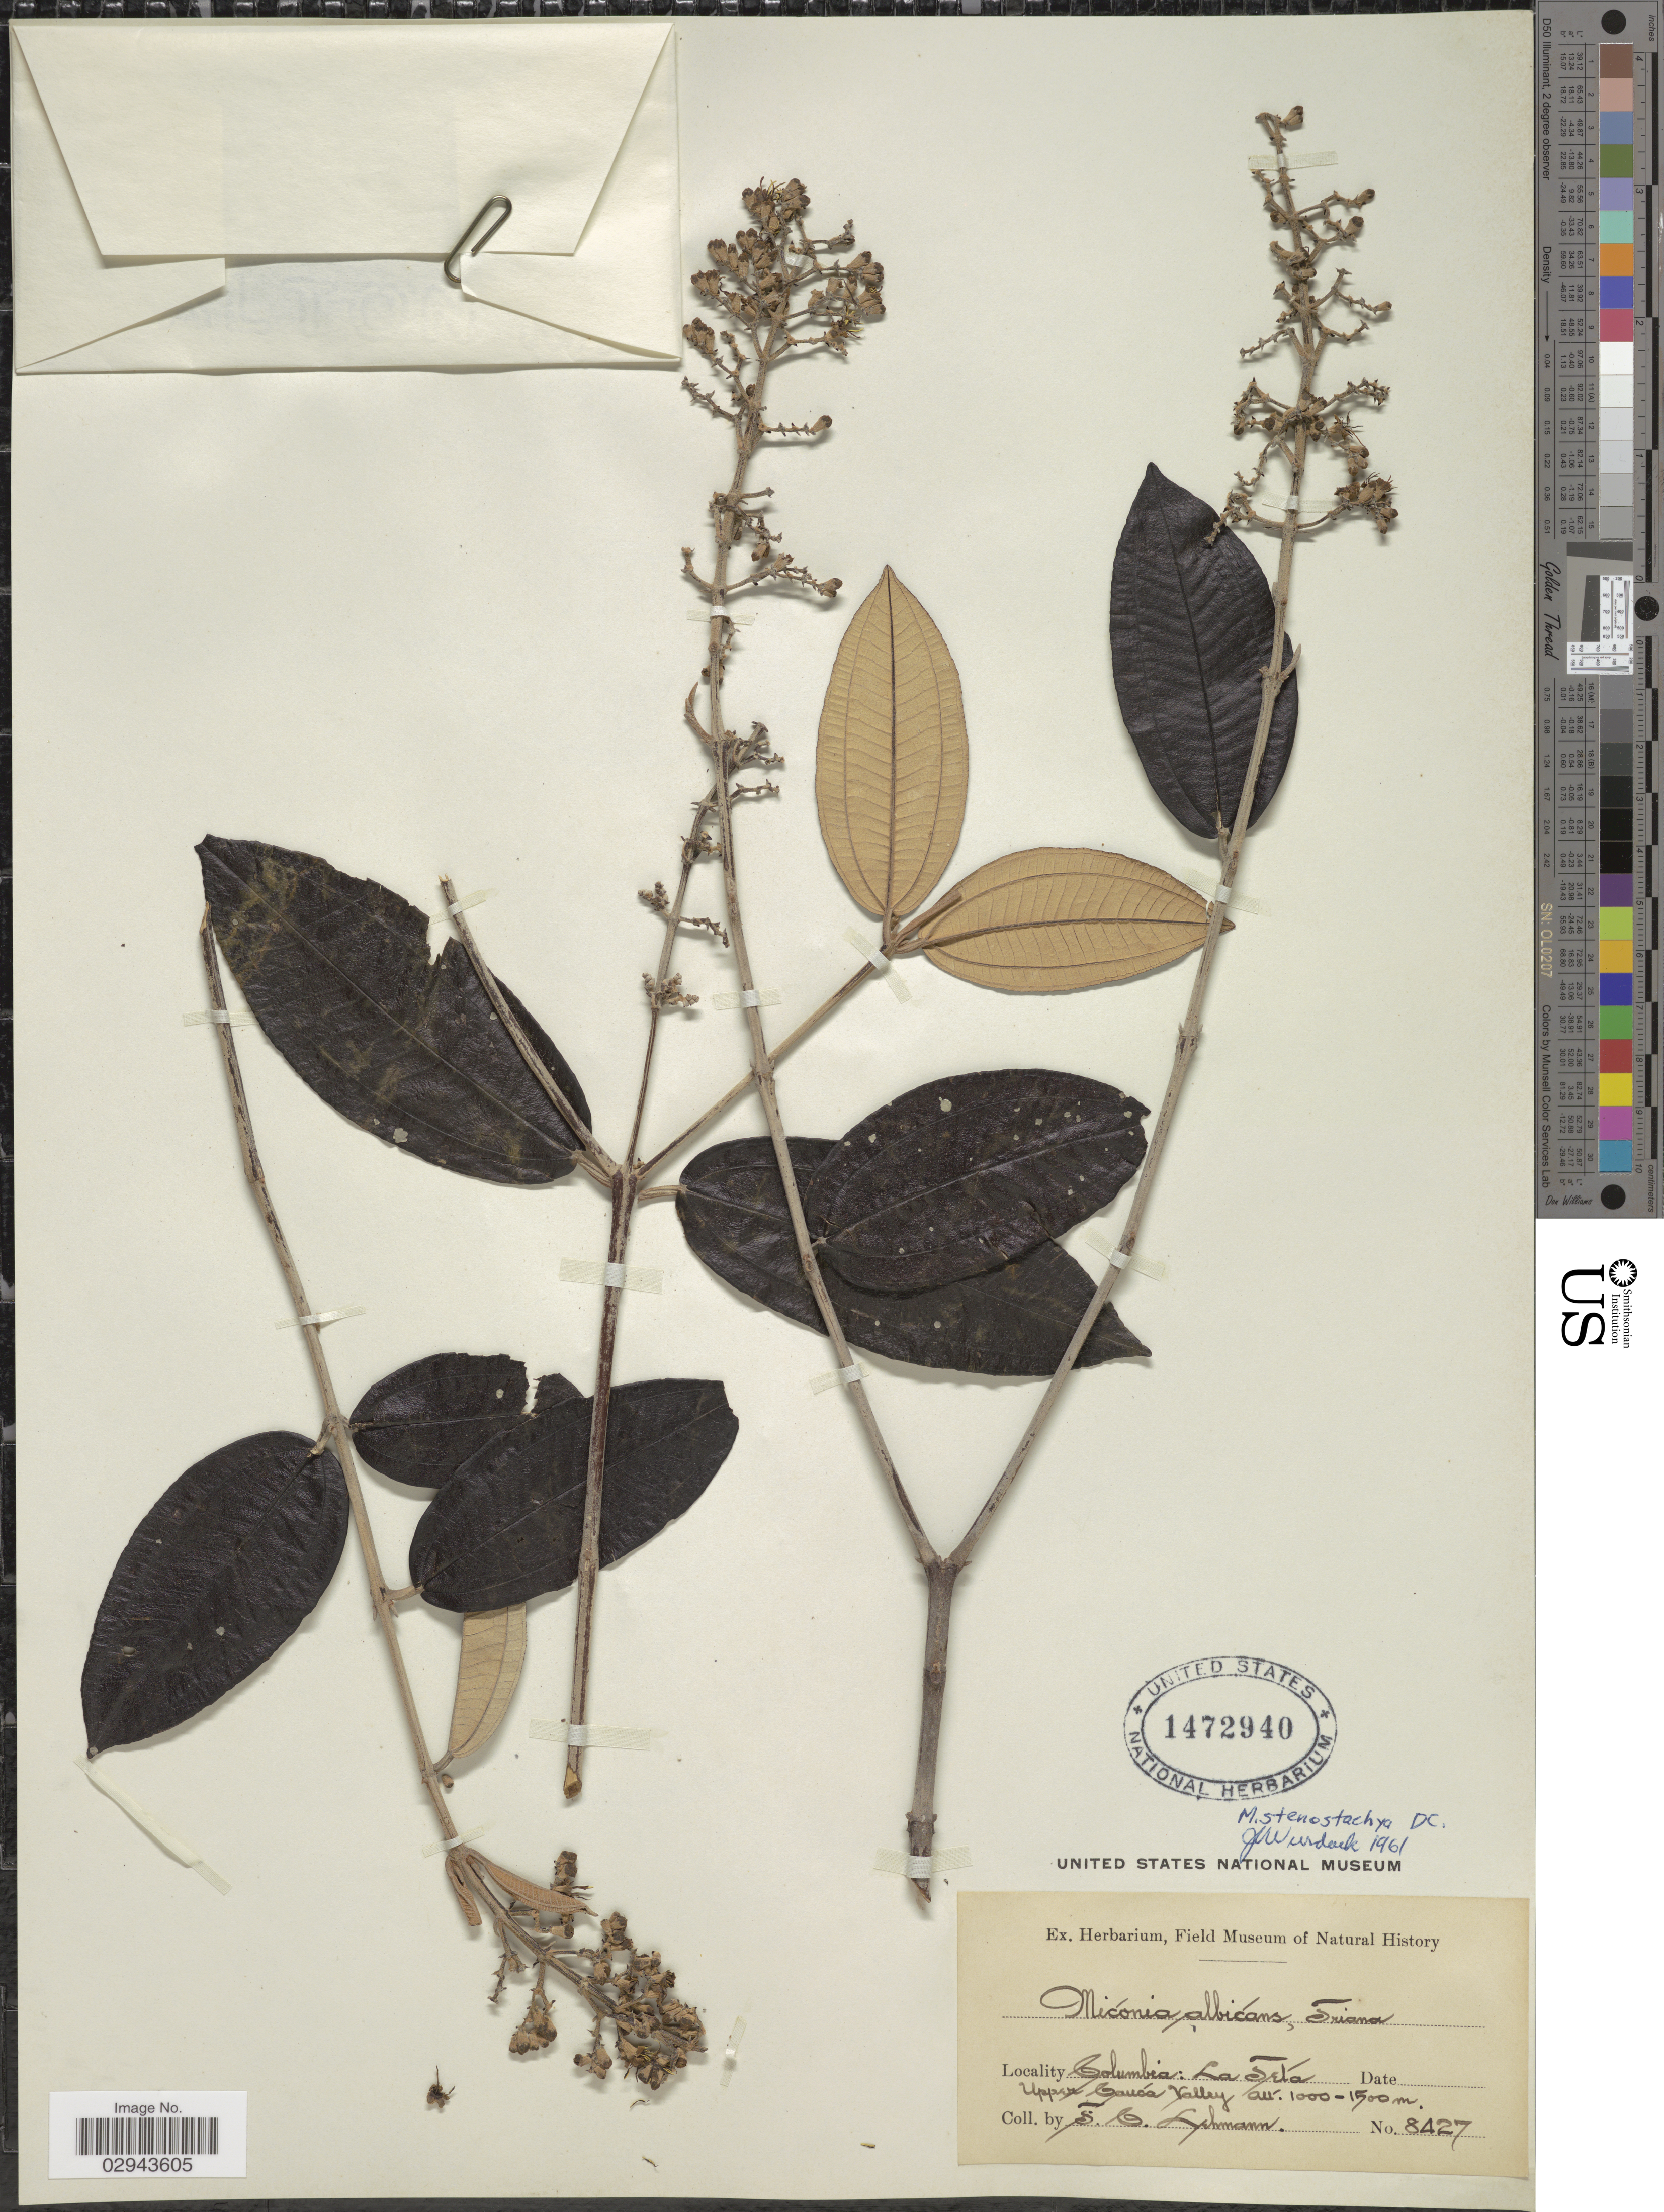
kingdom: Plantae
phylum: Tracheophyta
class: Magnoliopsida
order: Myrtales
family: Melastomataceae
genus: Miconia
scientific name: Miconia stenostachya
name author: DC.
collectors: F. C. Lehmann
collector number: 8427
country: Colombia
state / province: Cauca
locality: Columbia: La Teta. Upper Cauca Valley.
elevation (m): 1000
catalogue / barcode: US 1472940